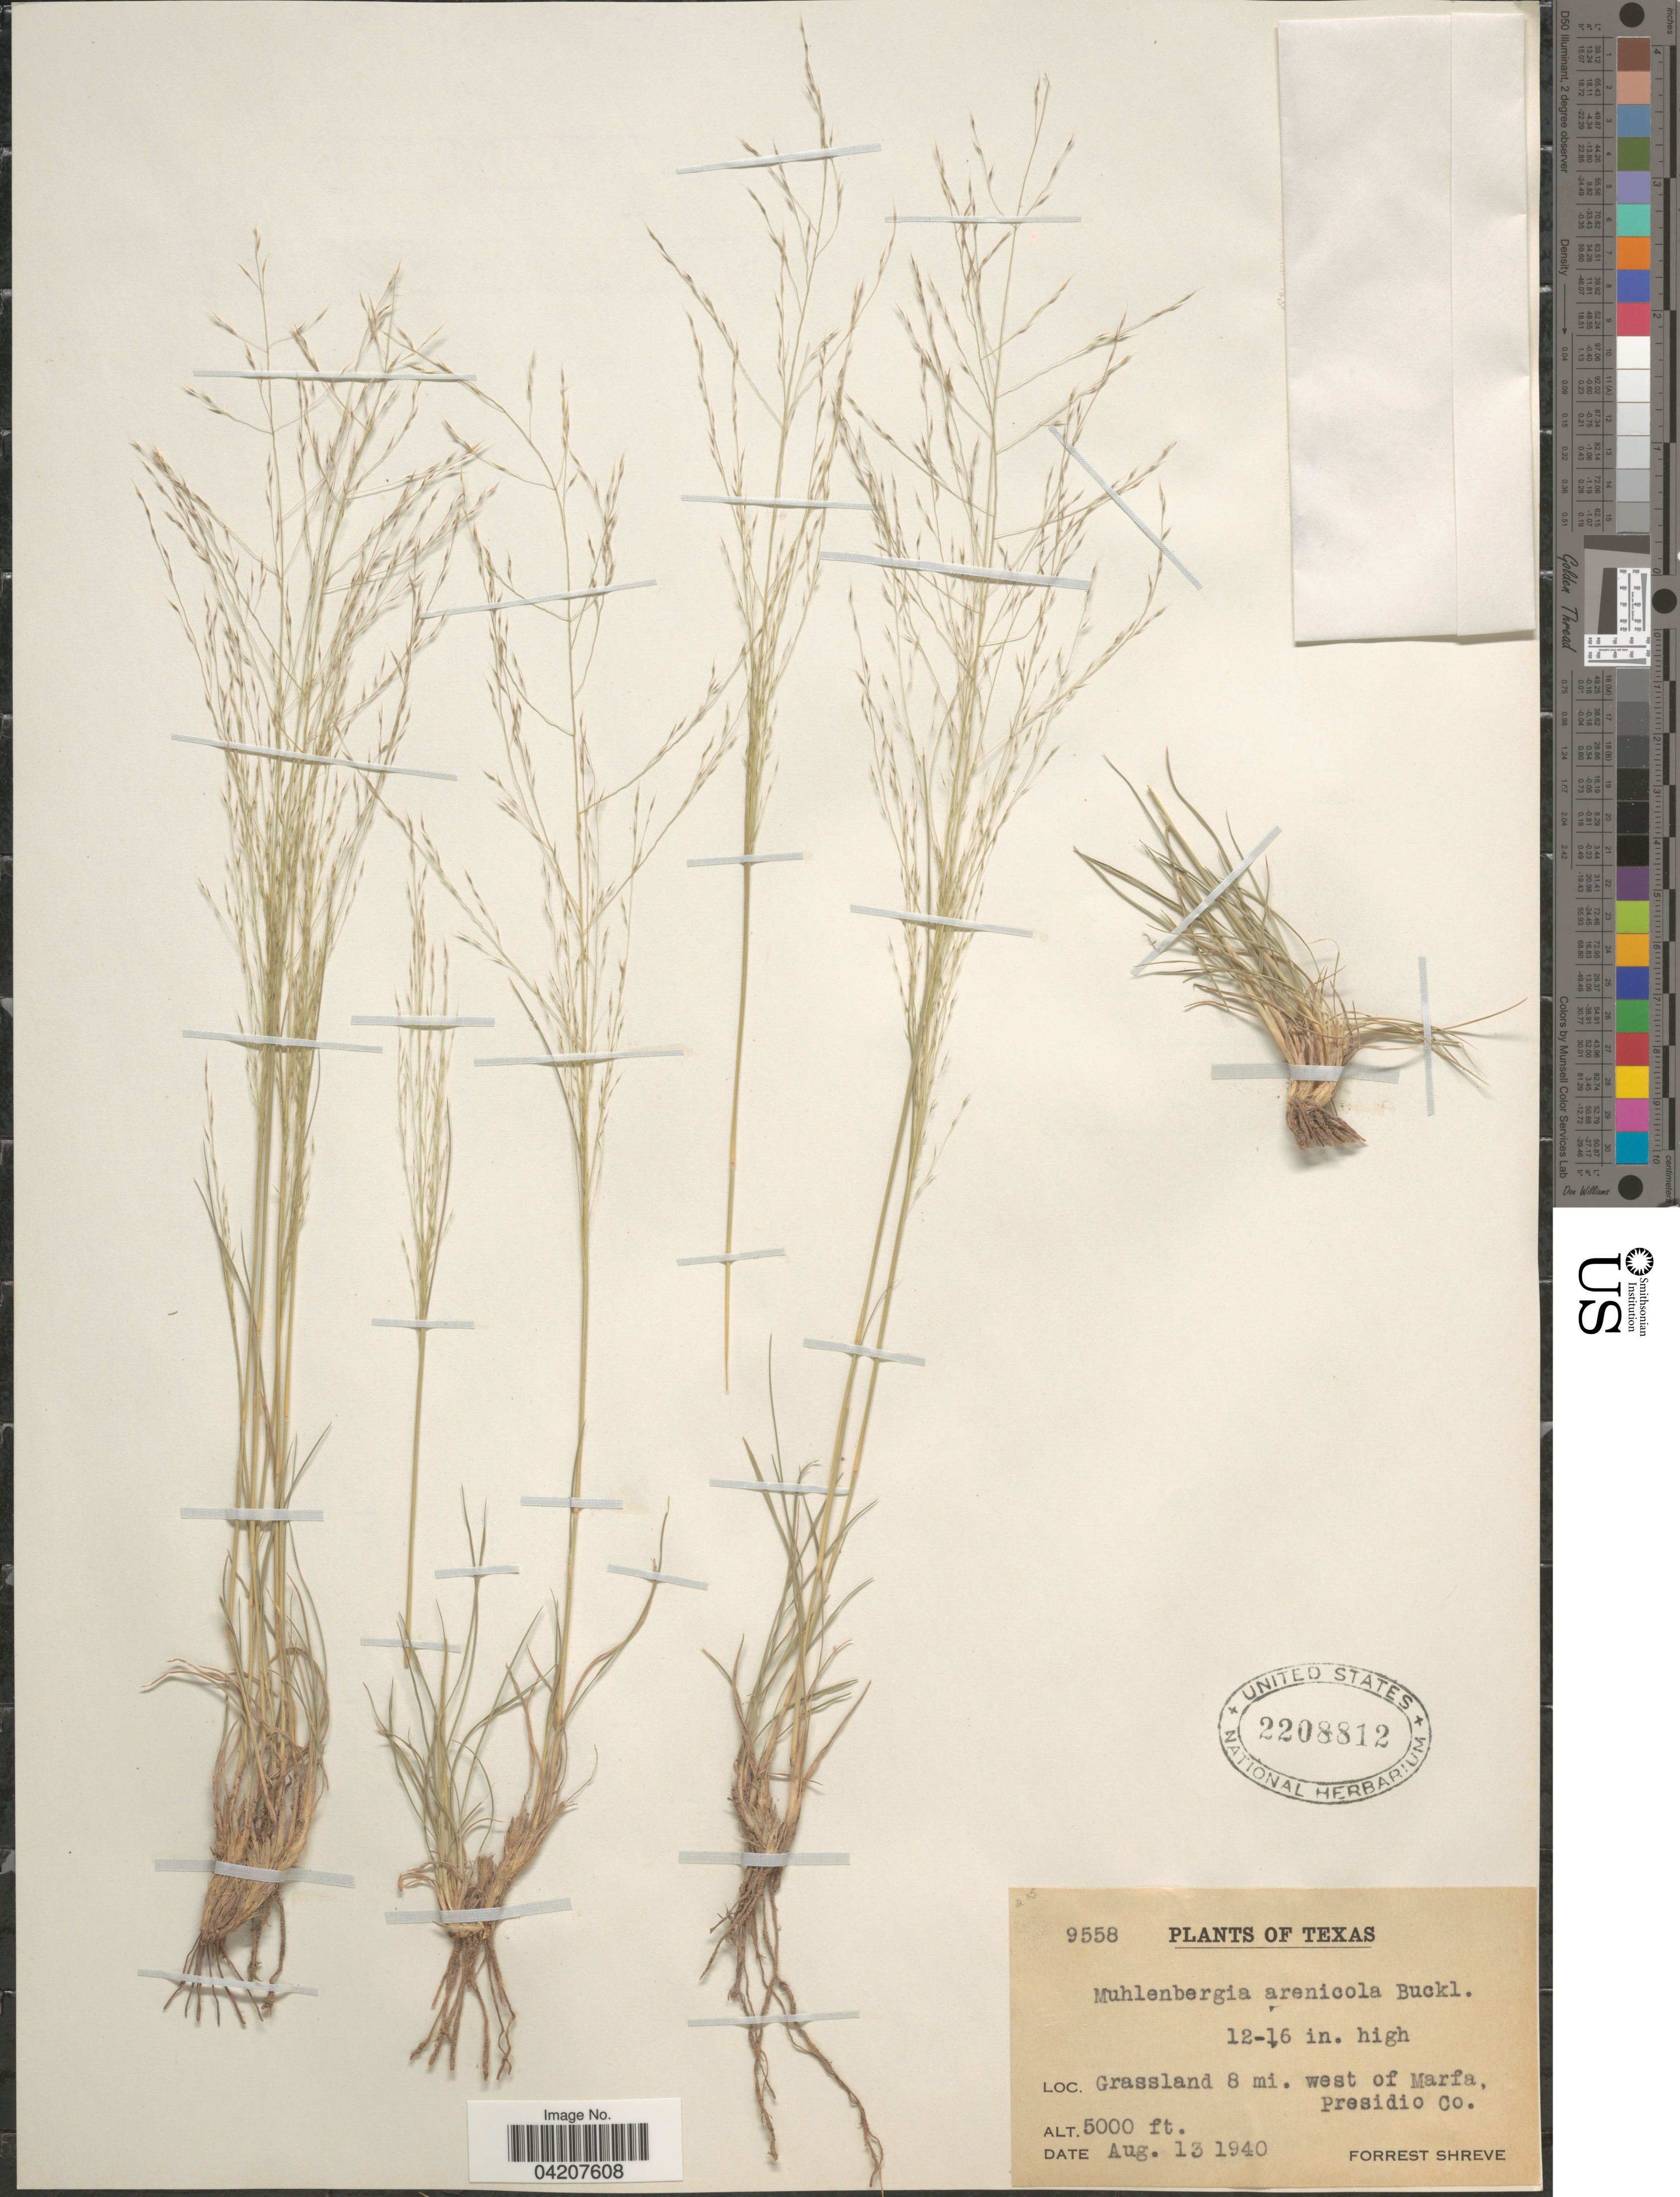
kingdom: Plantae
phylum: Tracheophyta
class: Liliopsida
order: Poales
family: Poaceae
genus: Muhlenbergia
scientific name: Muhlenbergia arenicola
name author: Buckley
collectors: F. Shreve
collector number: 9558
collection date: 1940-08-13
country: United States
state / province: Texas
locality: Grassland 8 mi. west of Marfa, Presidio Co.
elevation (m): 1524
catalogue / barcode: US 2208812